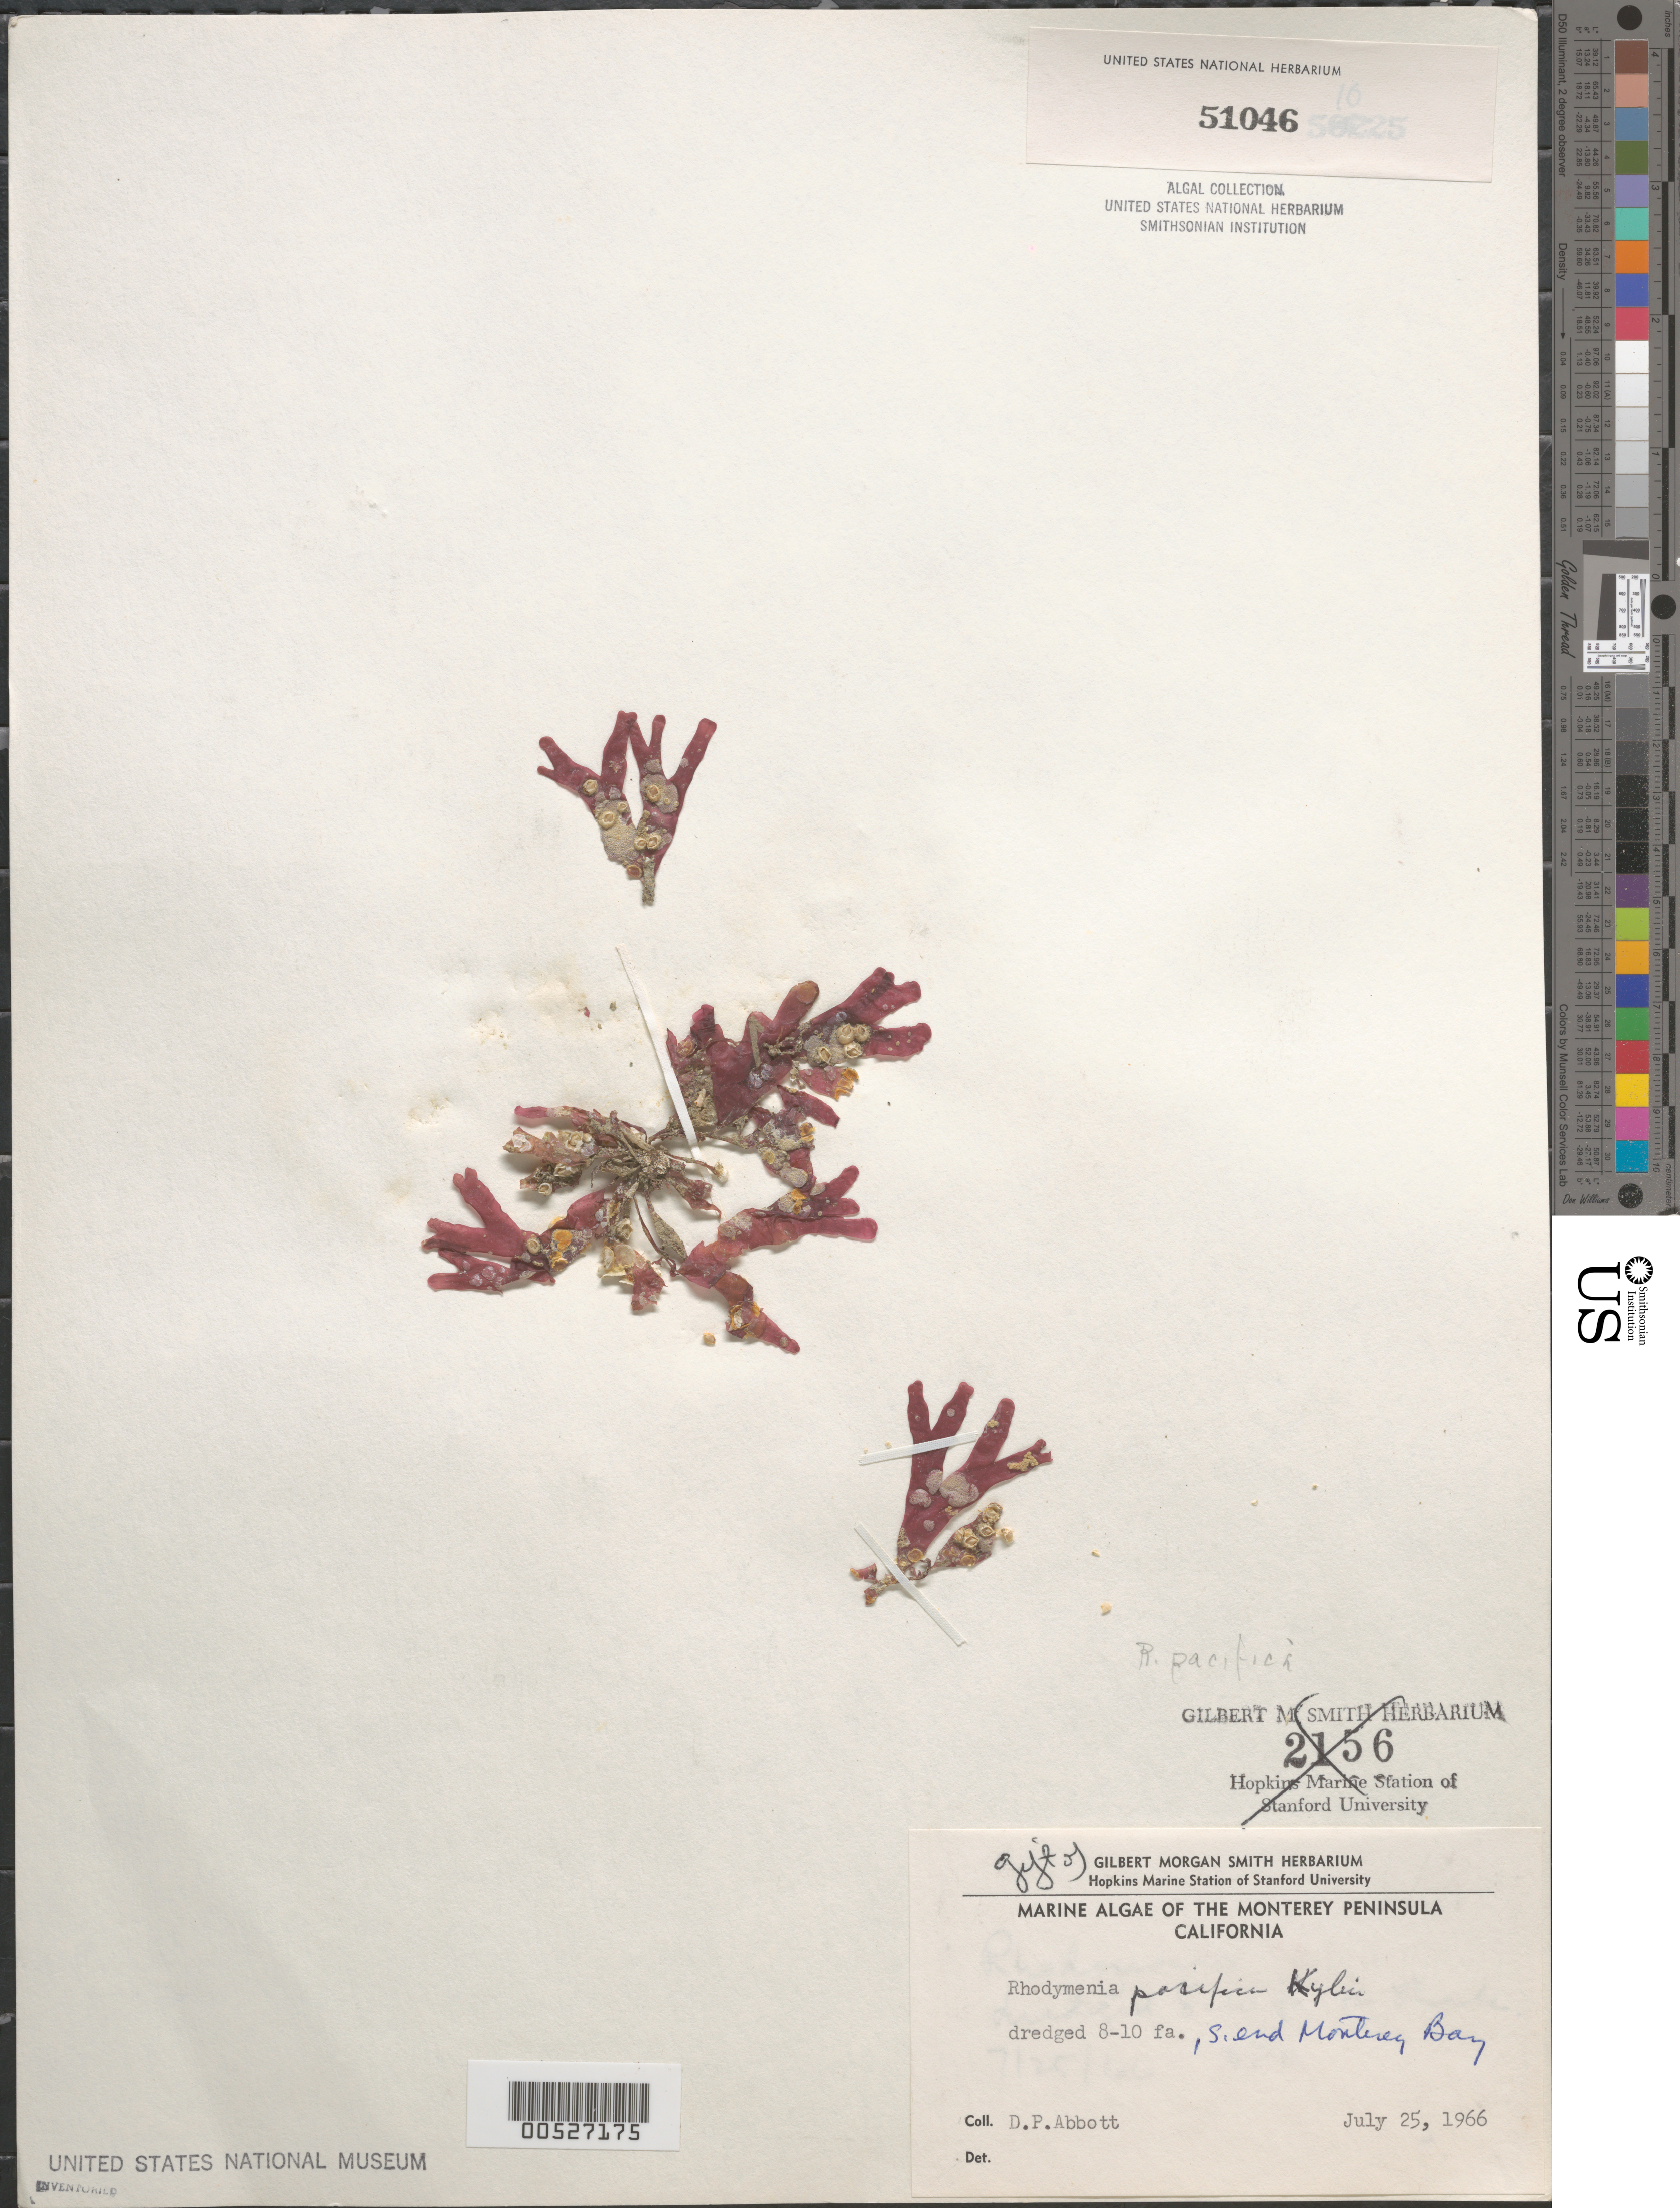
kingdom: Plantae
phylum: Rhodophyta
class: Florideophyceae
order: Rhodymeniales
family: Rhodymeniaceae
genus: Rhodymenia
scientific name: Rhodymenia pacifica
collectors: D. P. Abbott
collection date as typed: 25 Jul 1966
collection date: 1966-07-25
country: United States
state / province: California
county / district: Monterey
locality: Monterey Bay, south end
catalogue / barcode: US 51046